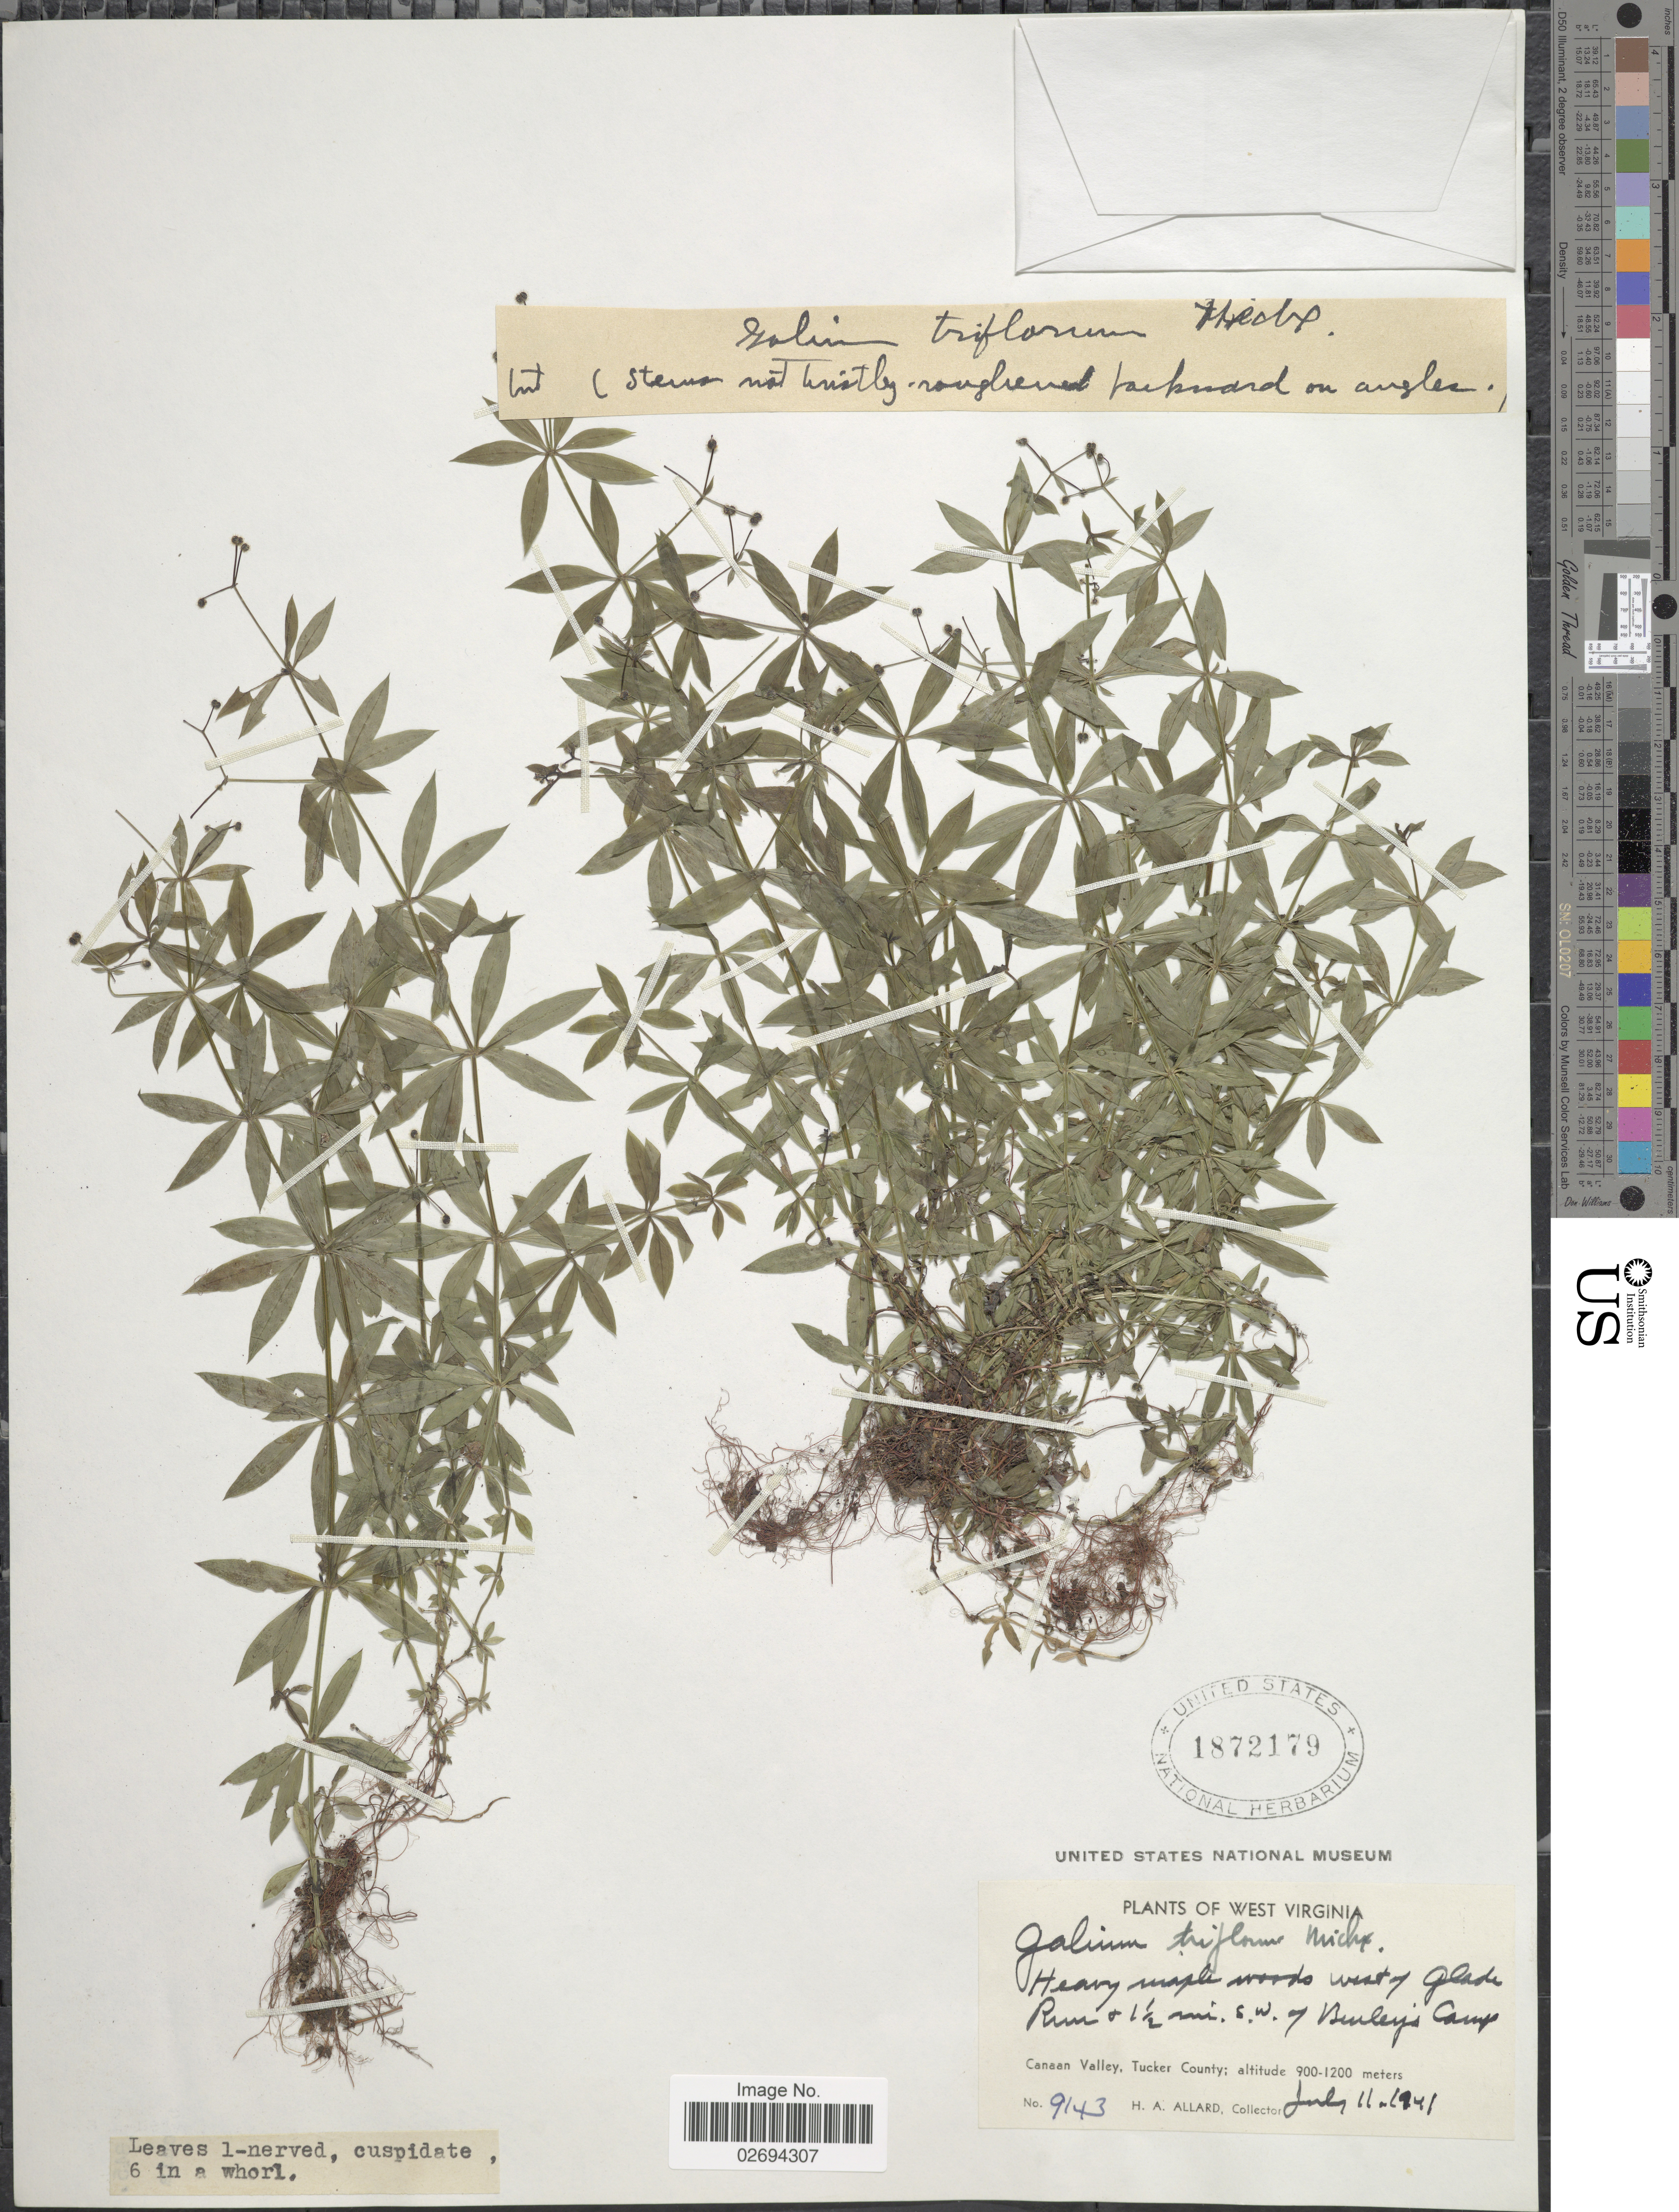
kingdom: Plantae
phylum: Tracheophyta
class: Magnoliopsida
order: Gentianales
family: Rubiaceae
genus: Galium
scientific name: Galium triflorum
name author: Michx.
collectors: H. A. Allard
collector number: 9143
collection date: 1941-07-11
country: United States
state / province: West Virginia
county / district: Tucker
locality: Heavy maple woods west of Glade Run + 1½ mi. S.W. of Burley's Camp. Canaan Valley, Tucker County.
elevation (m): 900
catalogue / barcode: US 1872179